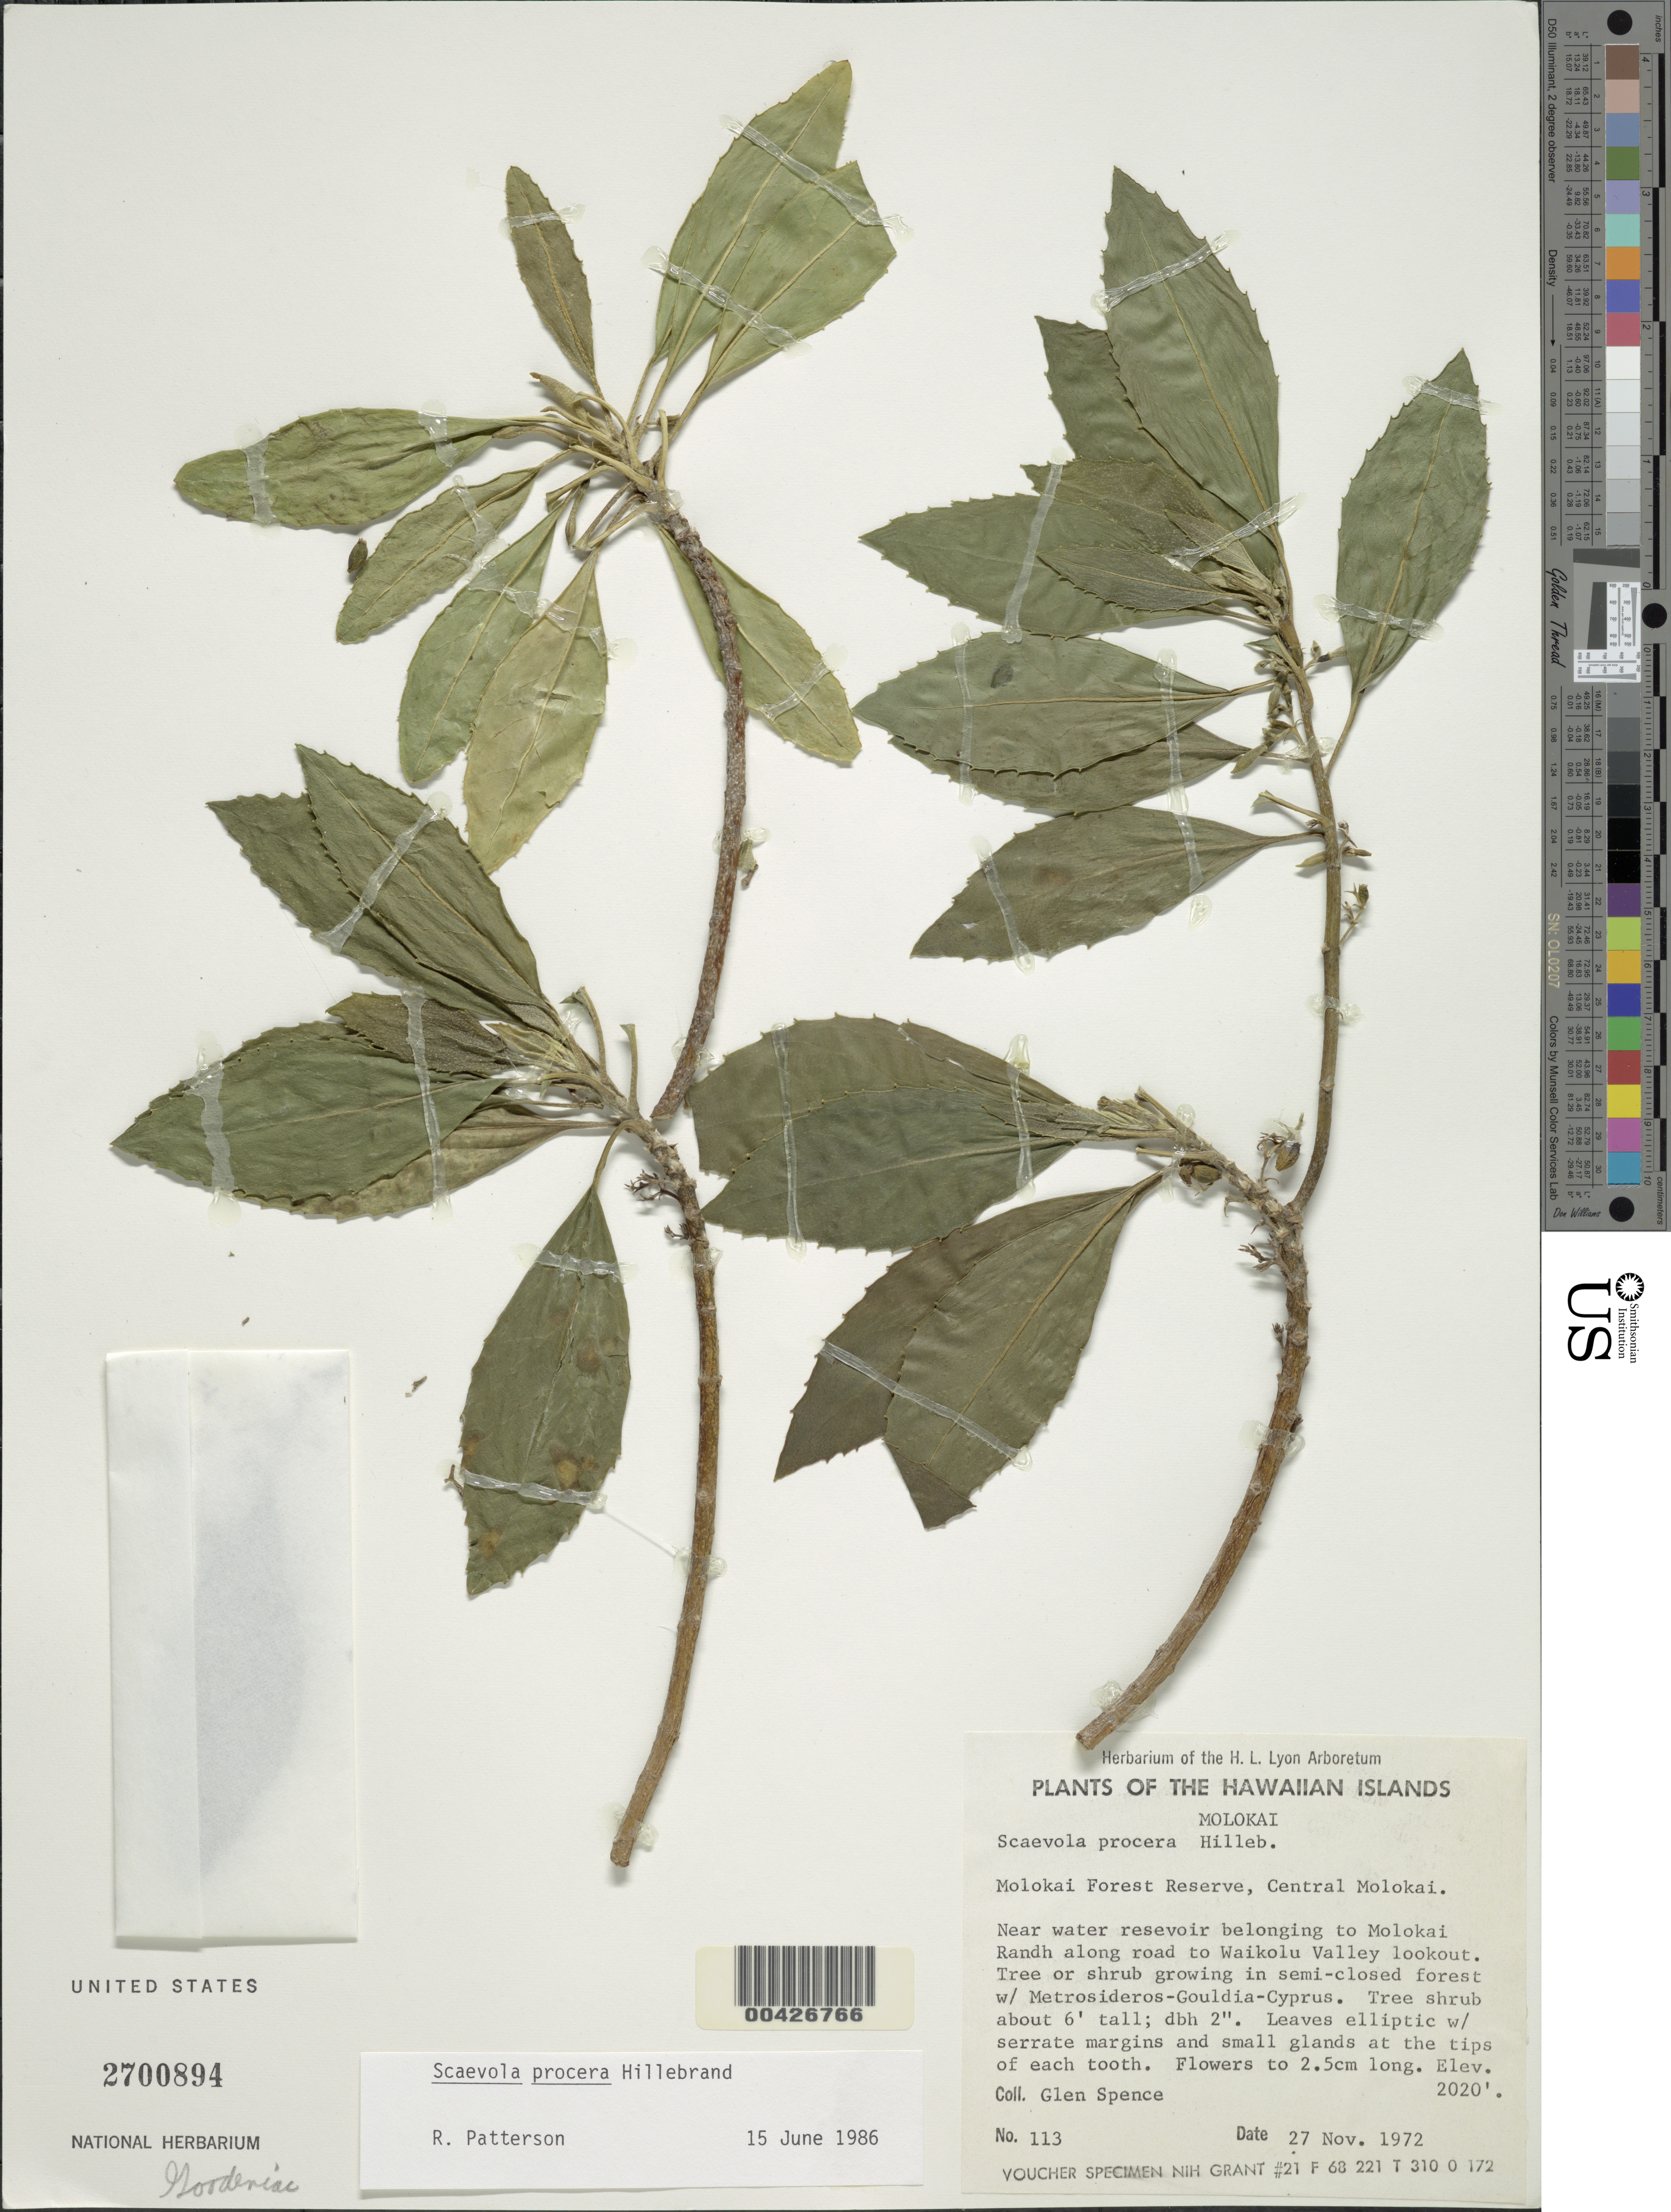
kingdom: Plantae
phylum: Tracheophyta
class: Magnoliopsida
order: Asterales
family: Goodeniaceae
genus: Scaevola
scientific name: Scaevola procera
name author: Hillebr.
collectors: G. Spence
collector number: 113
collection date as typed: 27 Nov 1972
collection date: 1972-11-27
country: United States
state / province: Hawaii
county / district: Maui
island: Moloka'i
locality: Central Molokai, Molokai For. Res., near water reservoir belonging to Molokai Ranch along road to Waikolu Valley lookout.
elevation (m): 616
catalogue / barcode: US 2700894